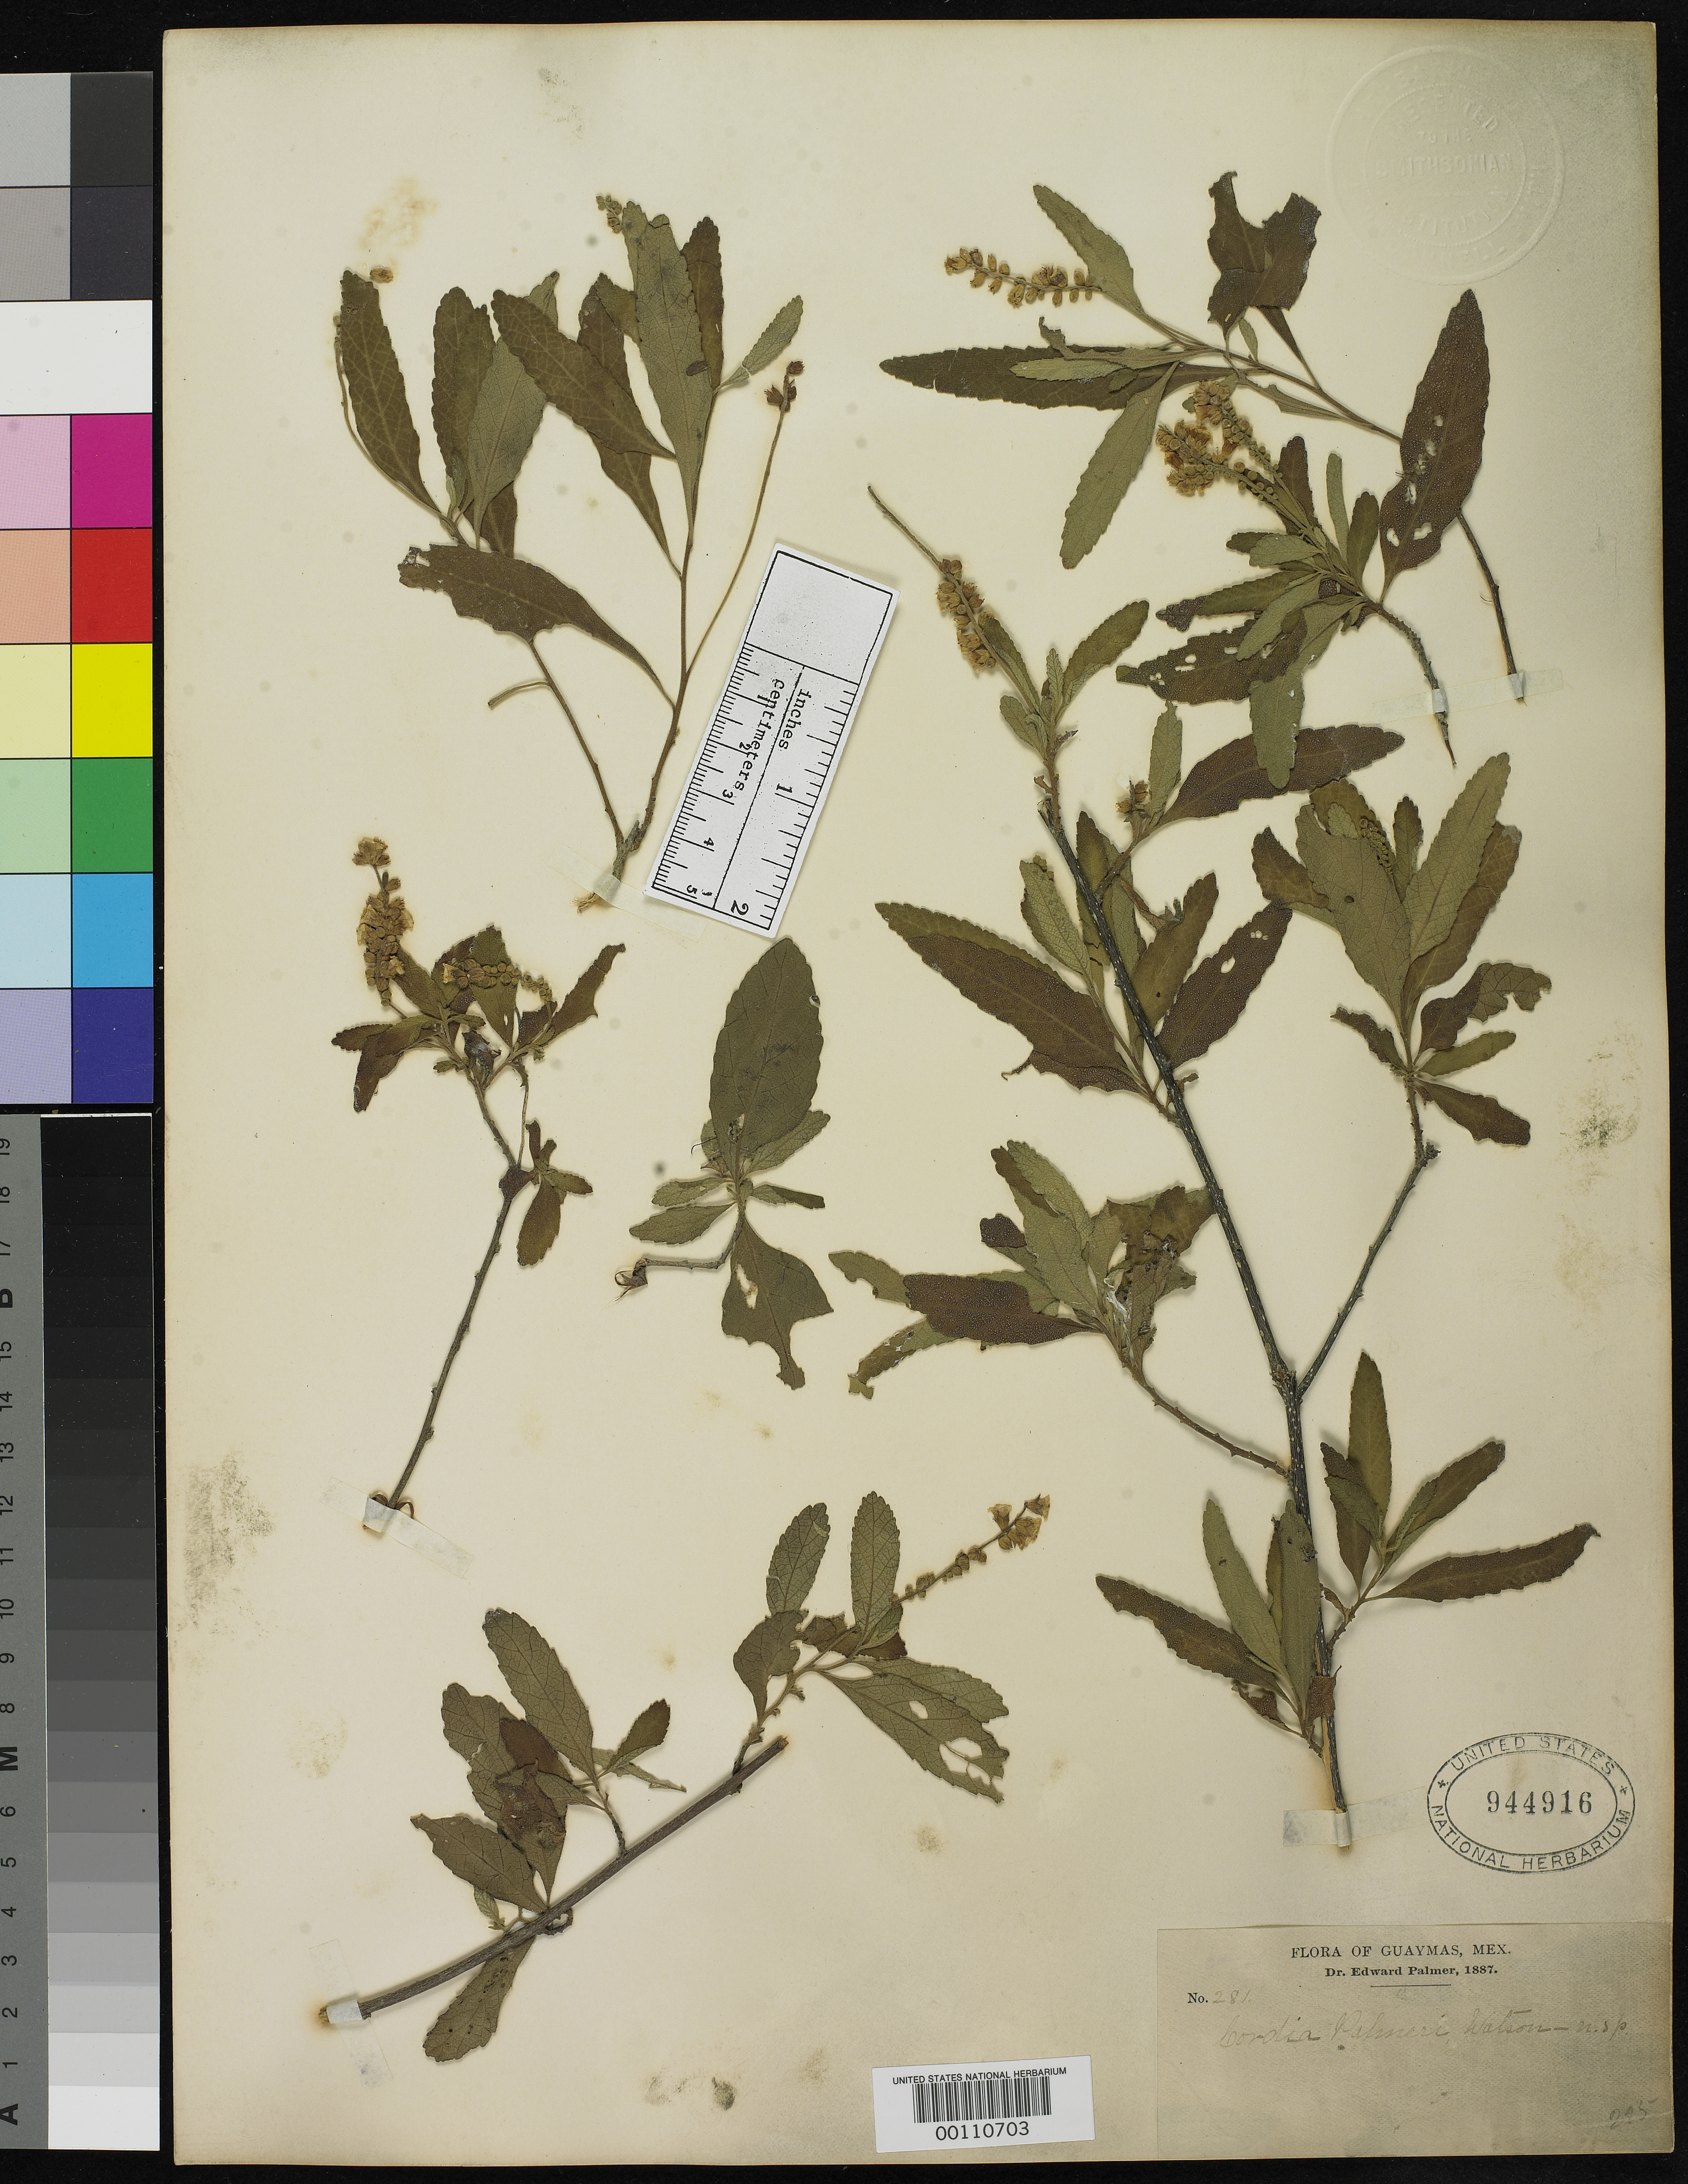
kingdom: Plantae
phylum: Tracheophyta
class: Magnoliopsida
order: Boraginales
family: Cordiaceae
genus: Cordia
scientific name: Cordia palmeri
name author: S. Watson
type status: Type Collection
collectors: E. Palmer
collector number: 281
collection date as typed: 1887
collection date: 1887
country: Mexico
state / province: Sonora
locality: Guaymas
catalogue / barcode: US 944916